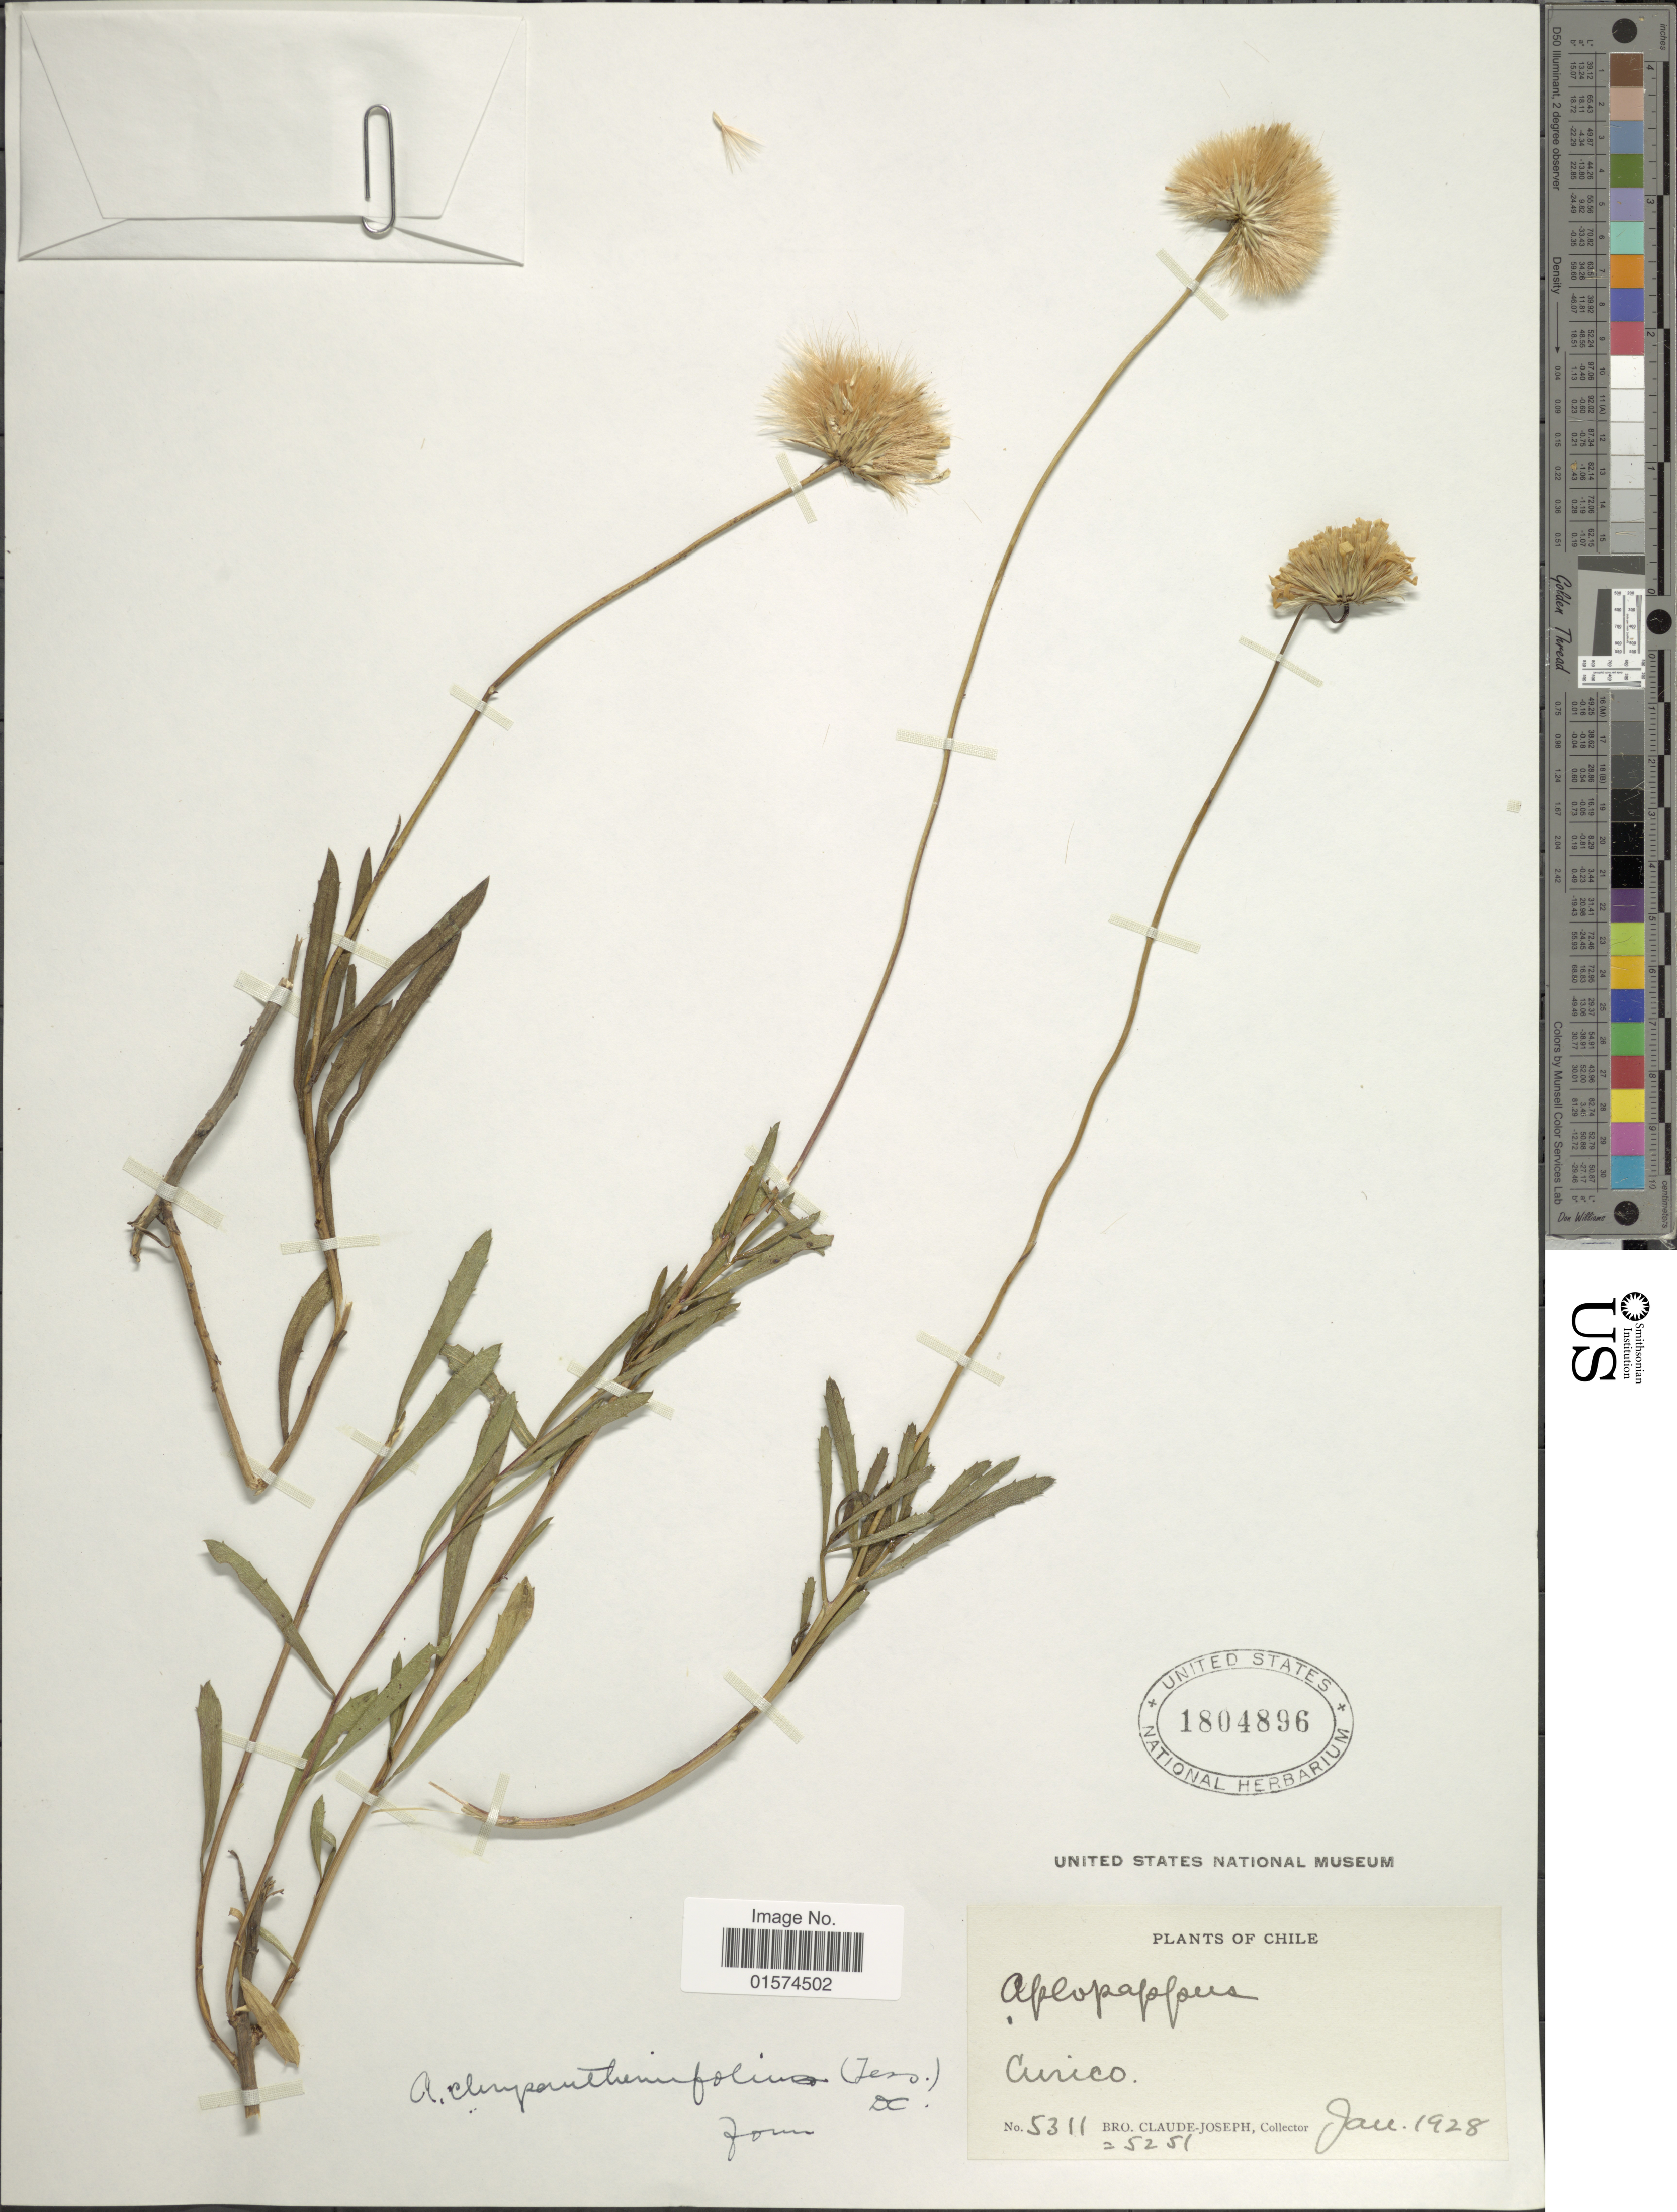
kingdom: Plantae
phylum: Tracheophyta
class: Magnoliopsida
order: Asterales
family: Asteraceae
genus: Haplopappus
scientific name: Haplopappus chrysanthemifolius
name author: (Less.) DC.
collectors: Bro. Claude-Joseph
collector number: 5311/5251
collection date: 1928-01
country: Chile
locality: Curico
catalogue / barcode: US 1804896